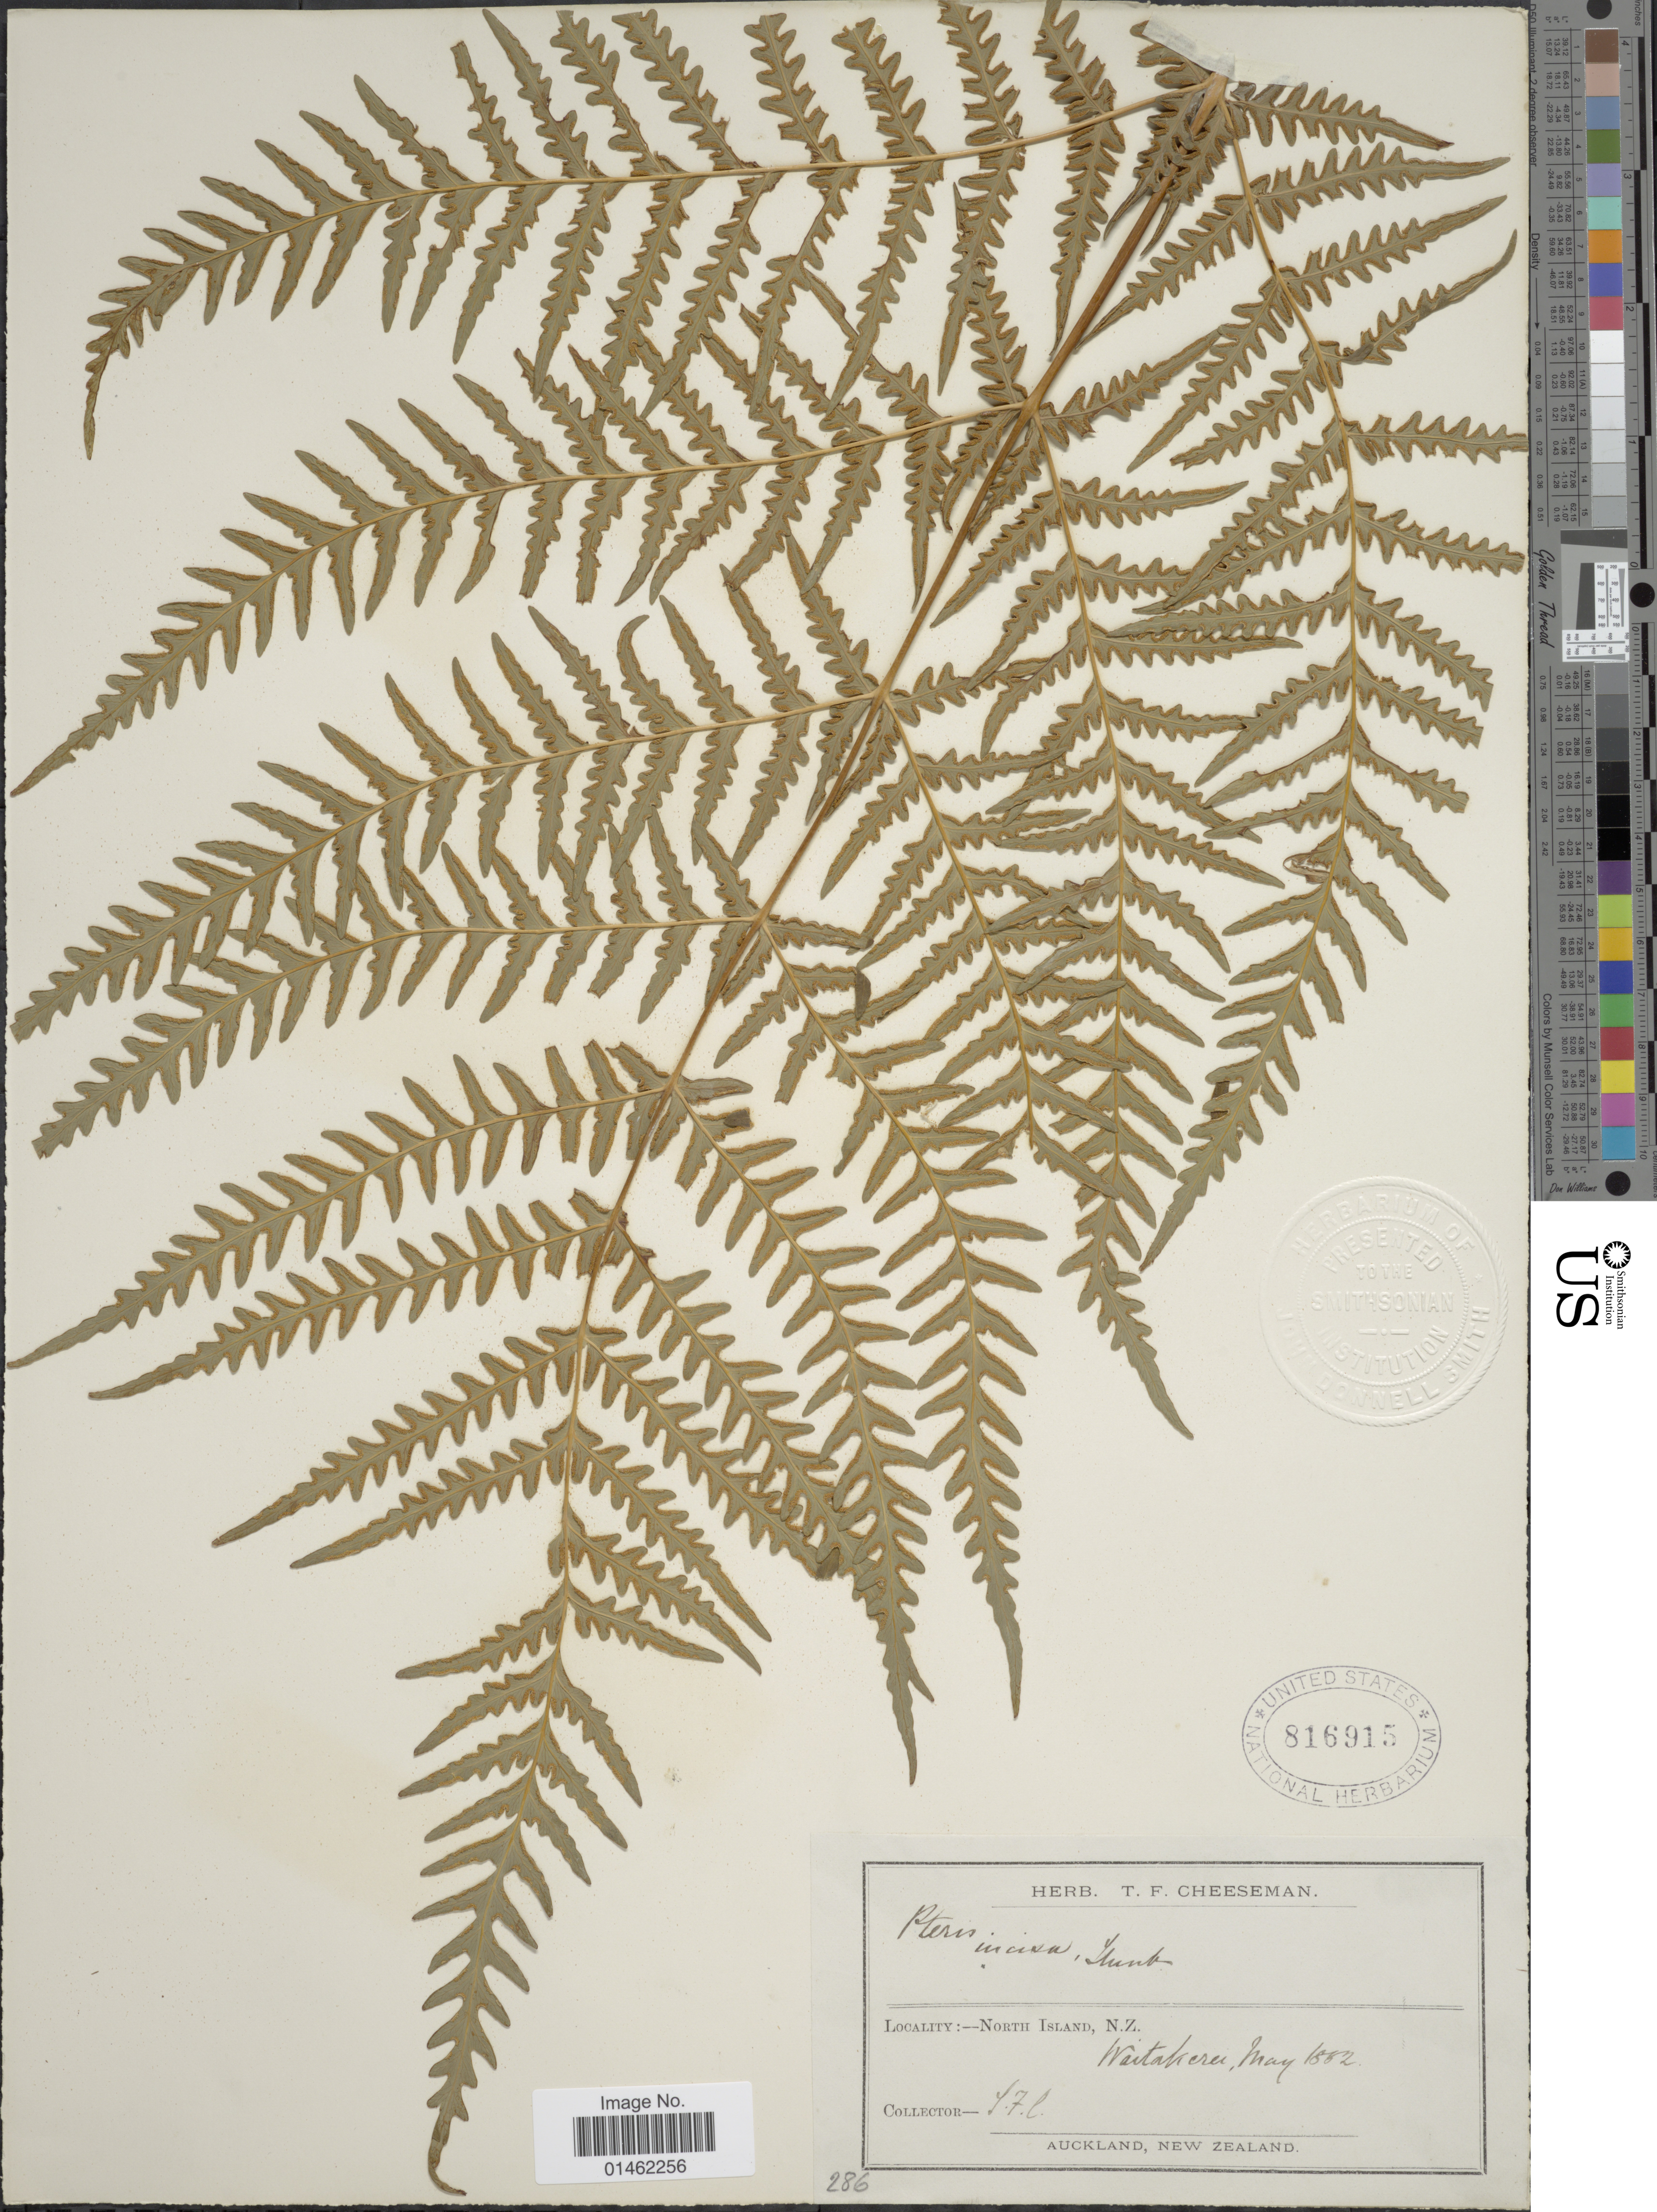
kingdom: Plantae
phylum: Tracheophyta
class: Polypodiopsida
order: Polypodiales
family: Dennstaedtiaceae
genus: Histiopteris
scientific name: Histiopteris incisa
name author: (Thunb.) J. Sm.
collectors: T. F. Cheeseman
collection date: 1882-05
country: New Zealand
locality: North Island, Waitakerei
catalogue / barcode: US 816915